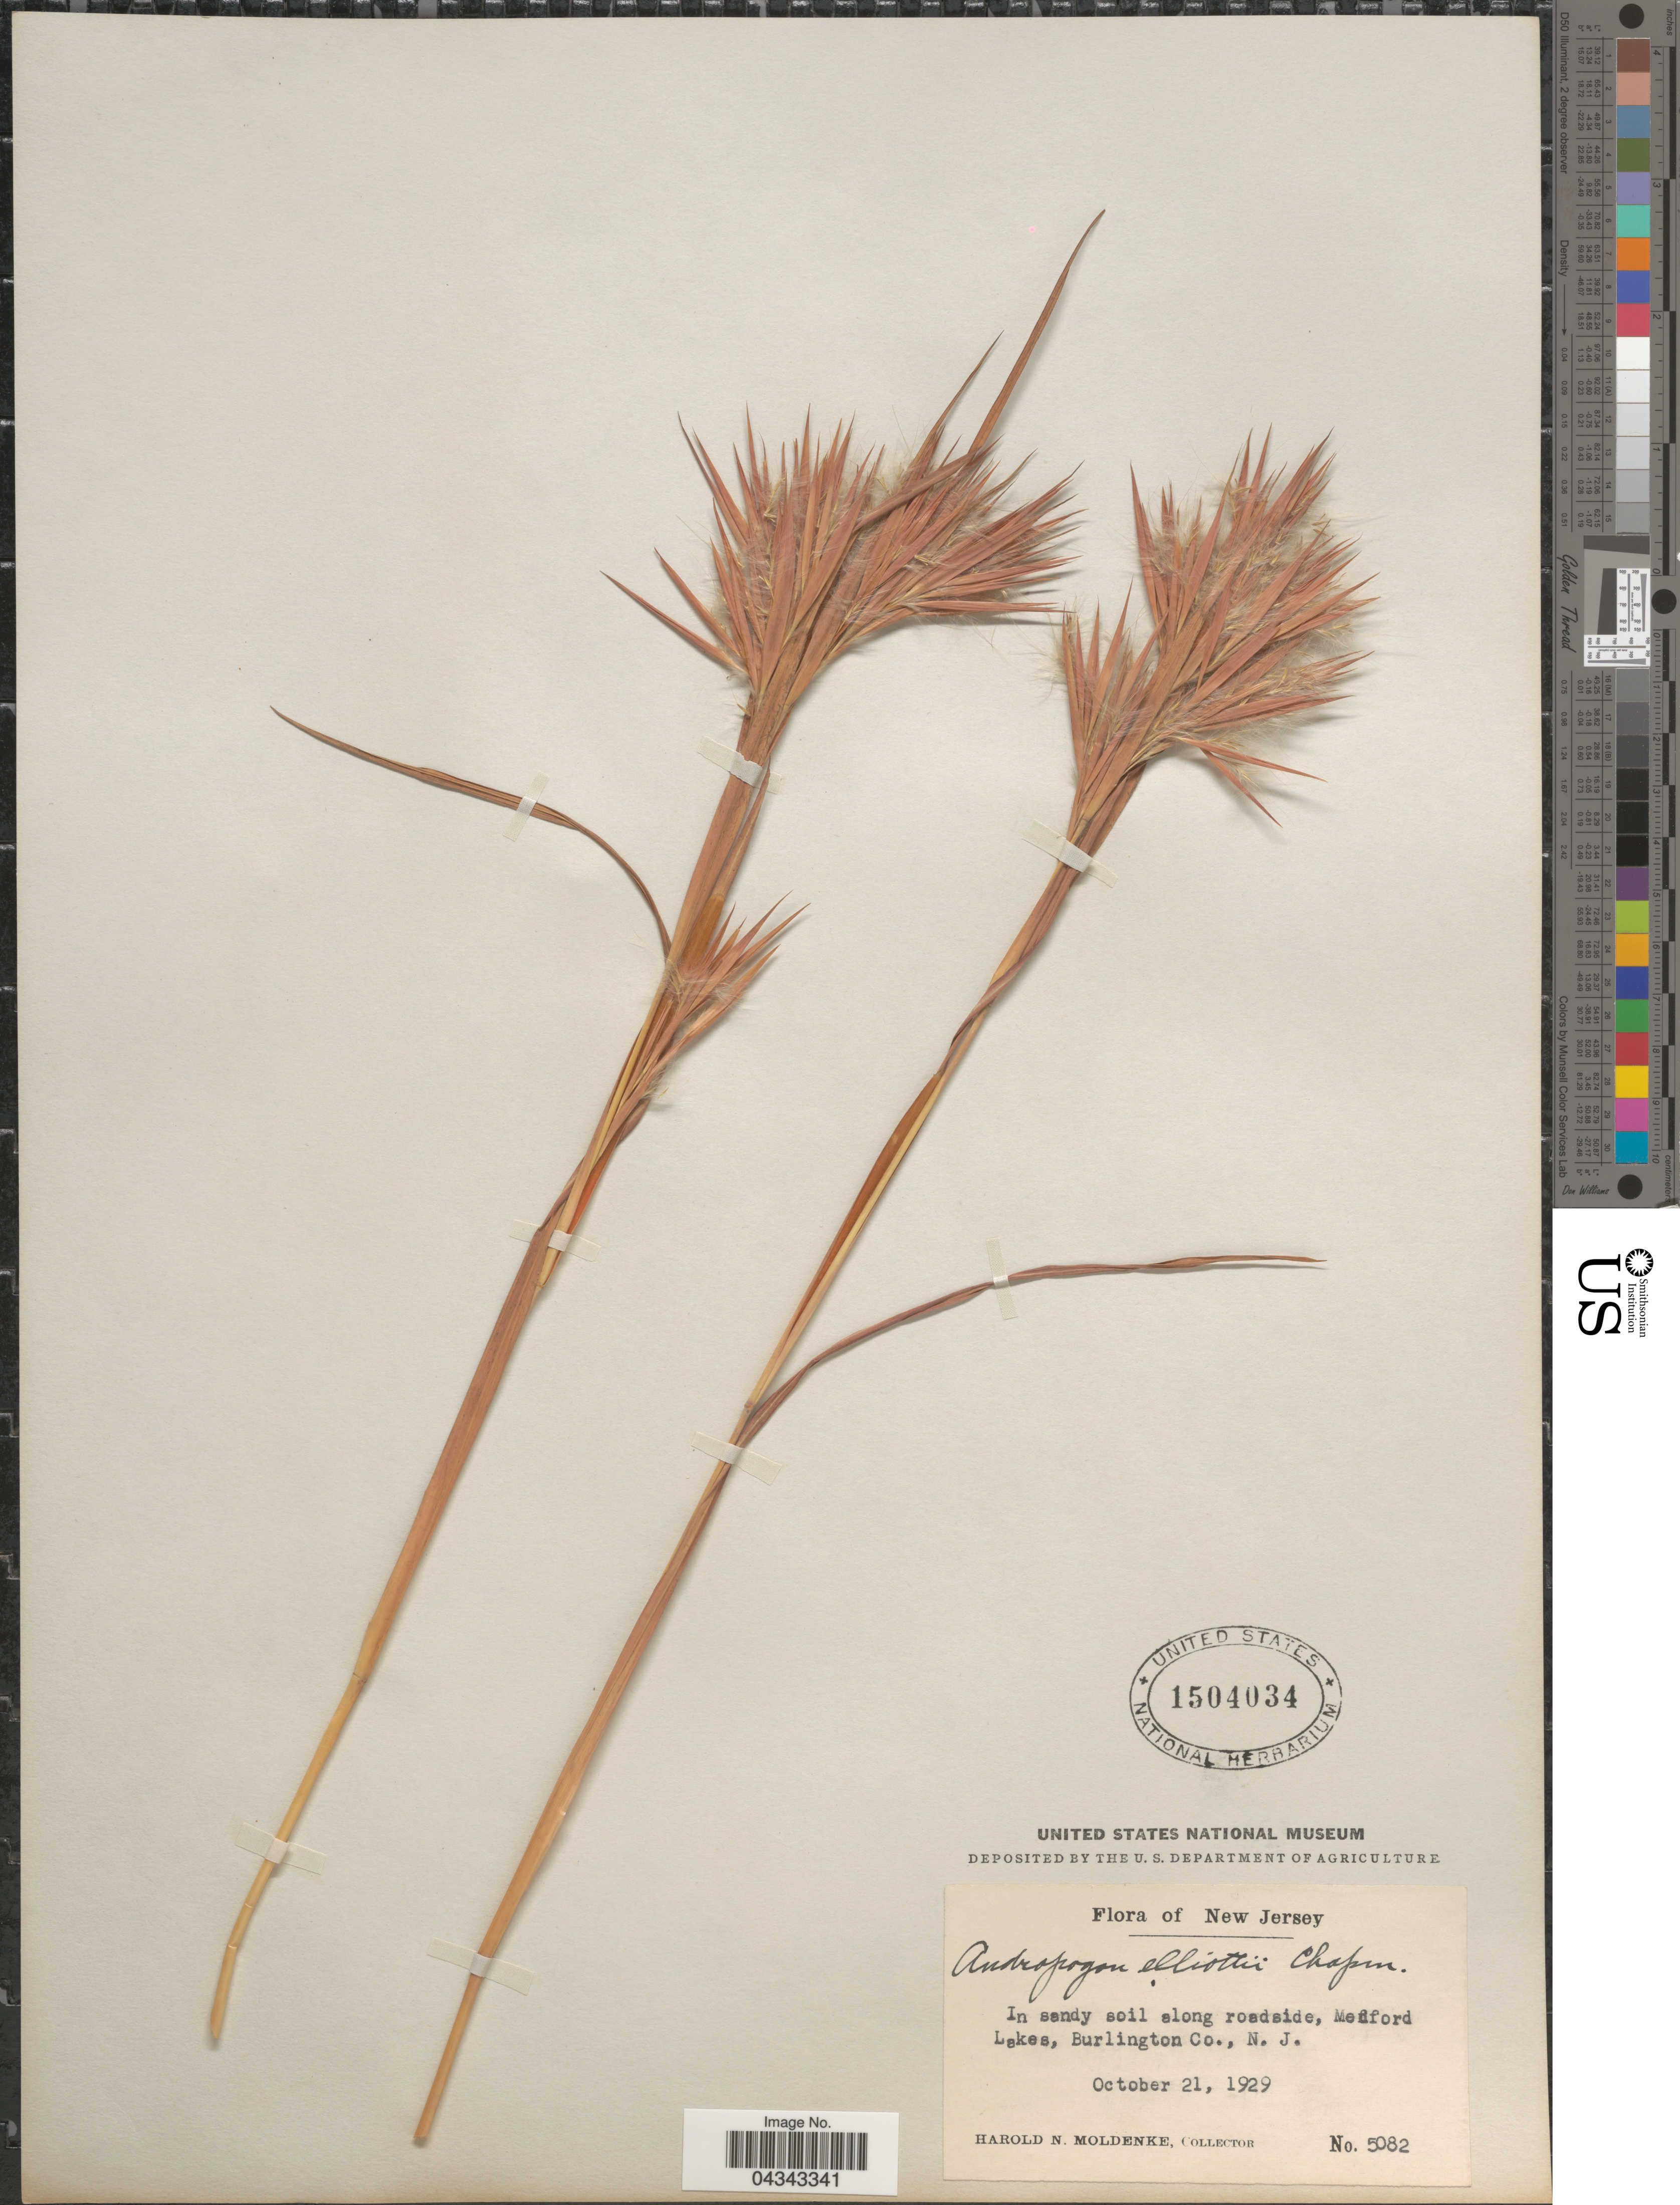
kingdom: Plantae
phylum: Tracheophyta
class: Liliopsida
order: Poales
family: Poaceae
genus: Andropogon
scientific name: Andropogon glomeratus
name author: (Walter) Britton, Stearns & Poggenb.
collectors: H. N. Moldenke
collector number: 5082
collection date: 1929-10-21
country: United States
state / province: New Jersey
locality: In sandy soil along roadside, Medford Lakes, Burlington Co.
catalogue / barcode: US 1504034